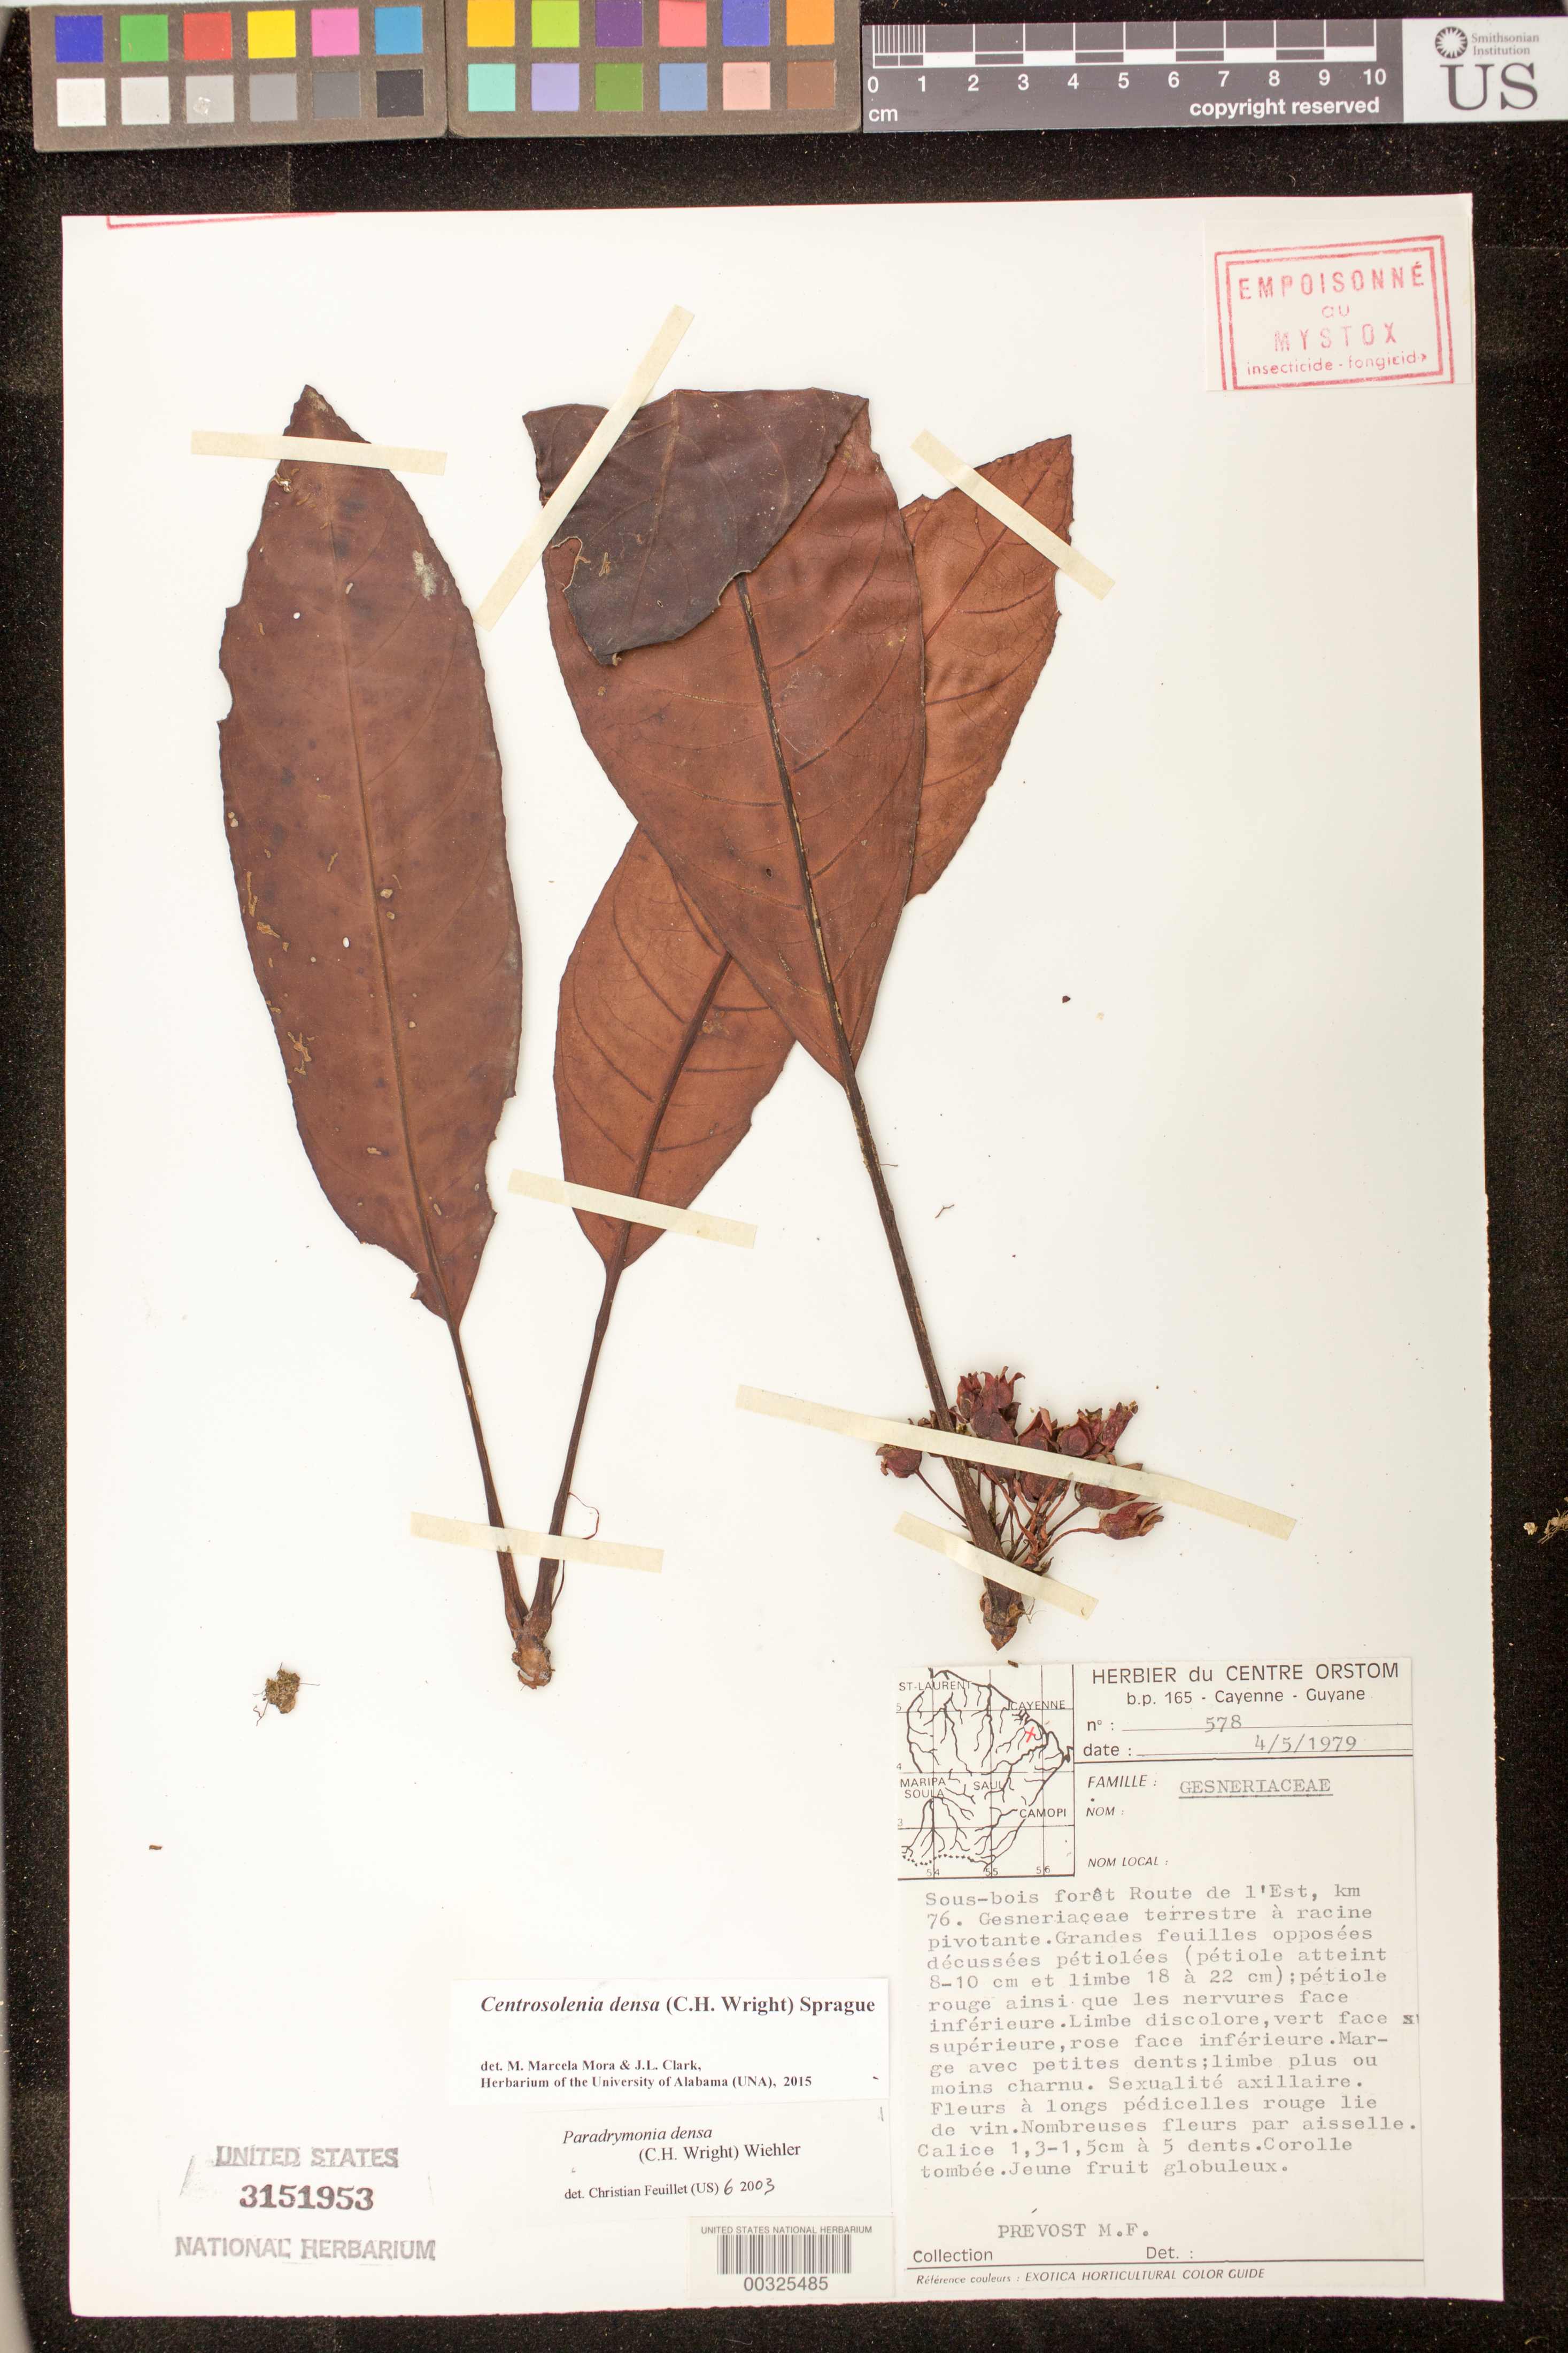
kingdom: Plantae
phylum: Tracheophyta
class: Magnoliopsida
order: Lamiales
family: Gesneriaceae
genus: Centrosolenia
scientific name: Centrosolenia densa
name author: (C.H. Wright) Sprague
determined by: Mora, M. M.; Clark, J. L.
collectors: M.-F. Prévost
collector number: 578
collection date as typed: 04 May 1979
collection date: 1979-05-04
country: French Guiana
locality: Sous-bois forêt Route de l'Est, km 60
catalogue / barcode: US 3151953